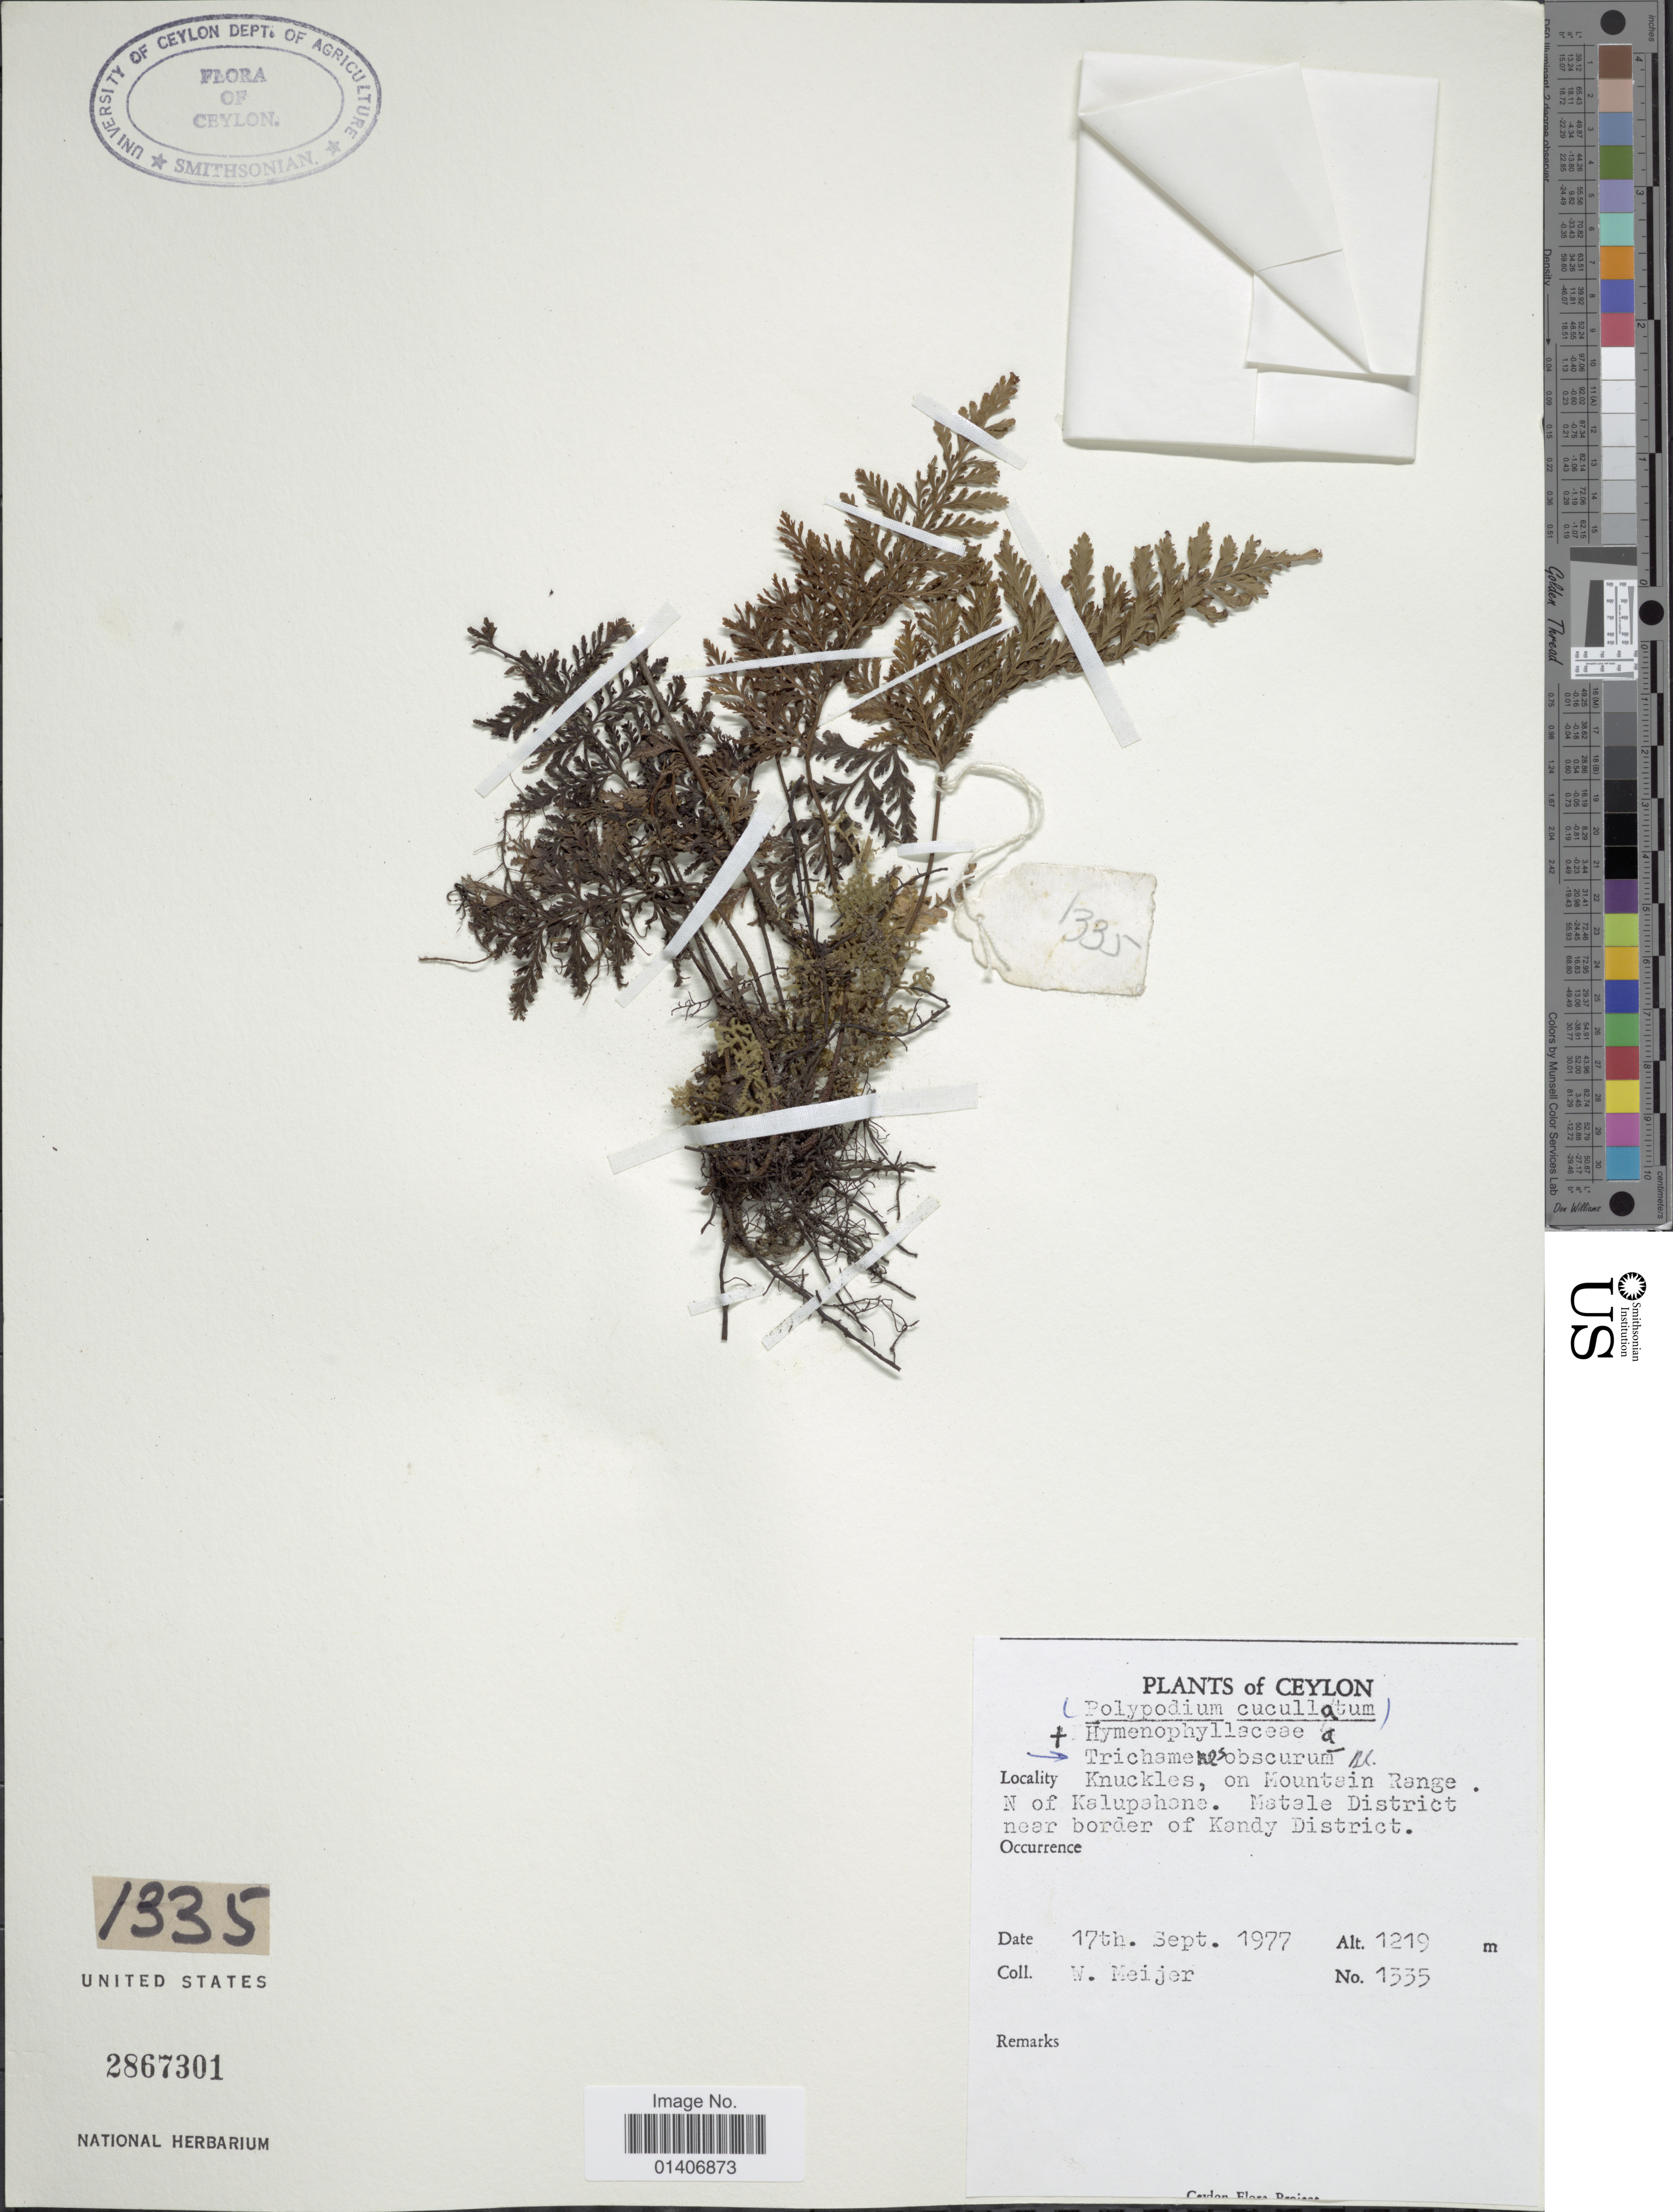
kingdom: Plantae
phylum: Tracheophyta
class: Polypodiopsida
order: Hymenophyllales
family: Hymenophyllaceae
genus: Abrodictyum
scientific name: Abrodictyum obscurum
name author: (Blume) Ebihara & K. Iwats.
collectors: W. Meijer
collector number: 1335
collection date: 1977-09-17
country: Sri Lanka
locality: Ceylon, Knuckles, Mountain Range, N of Kalupahone.Matale District near border of Kandy District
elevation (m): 1219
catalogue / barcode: US 2867301